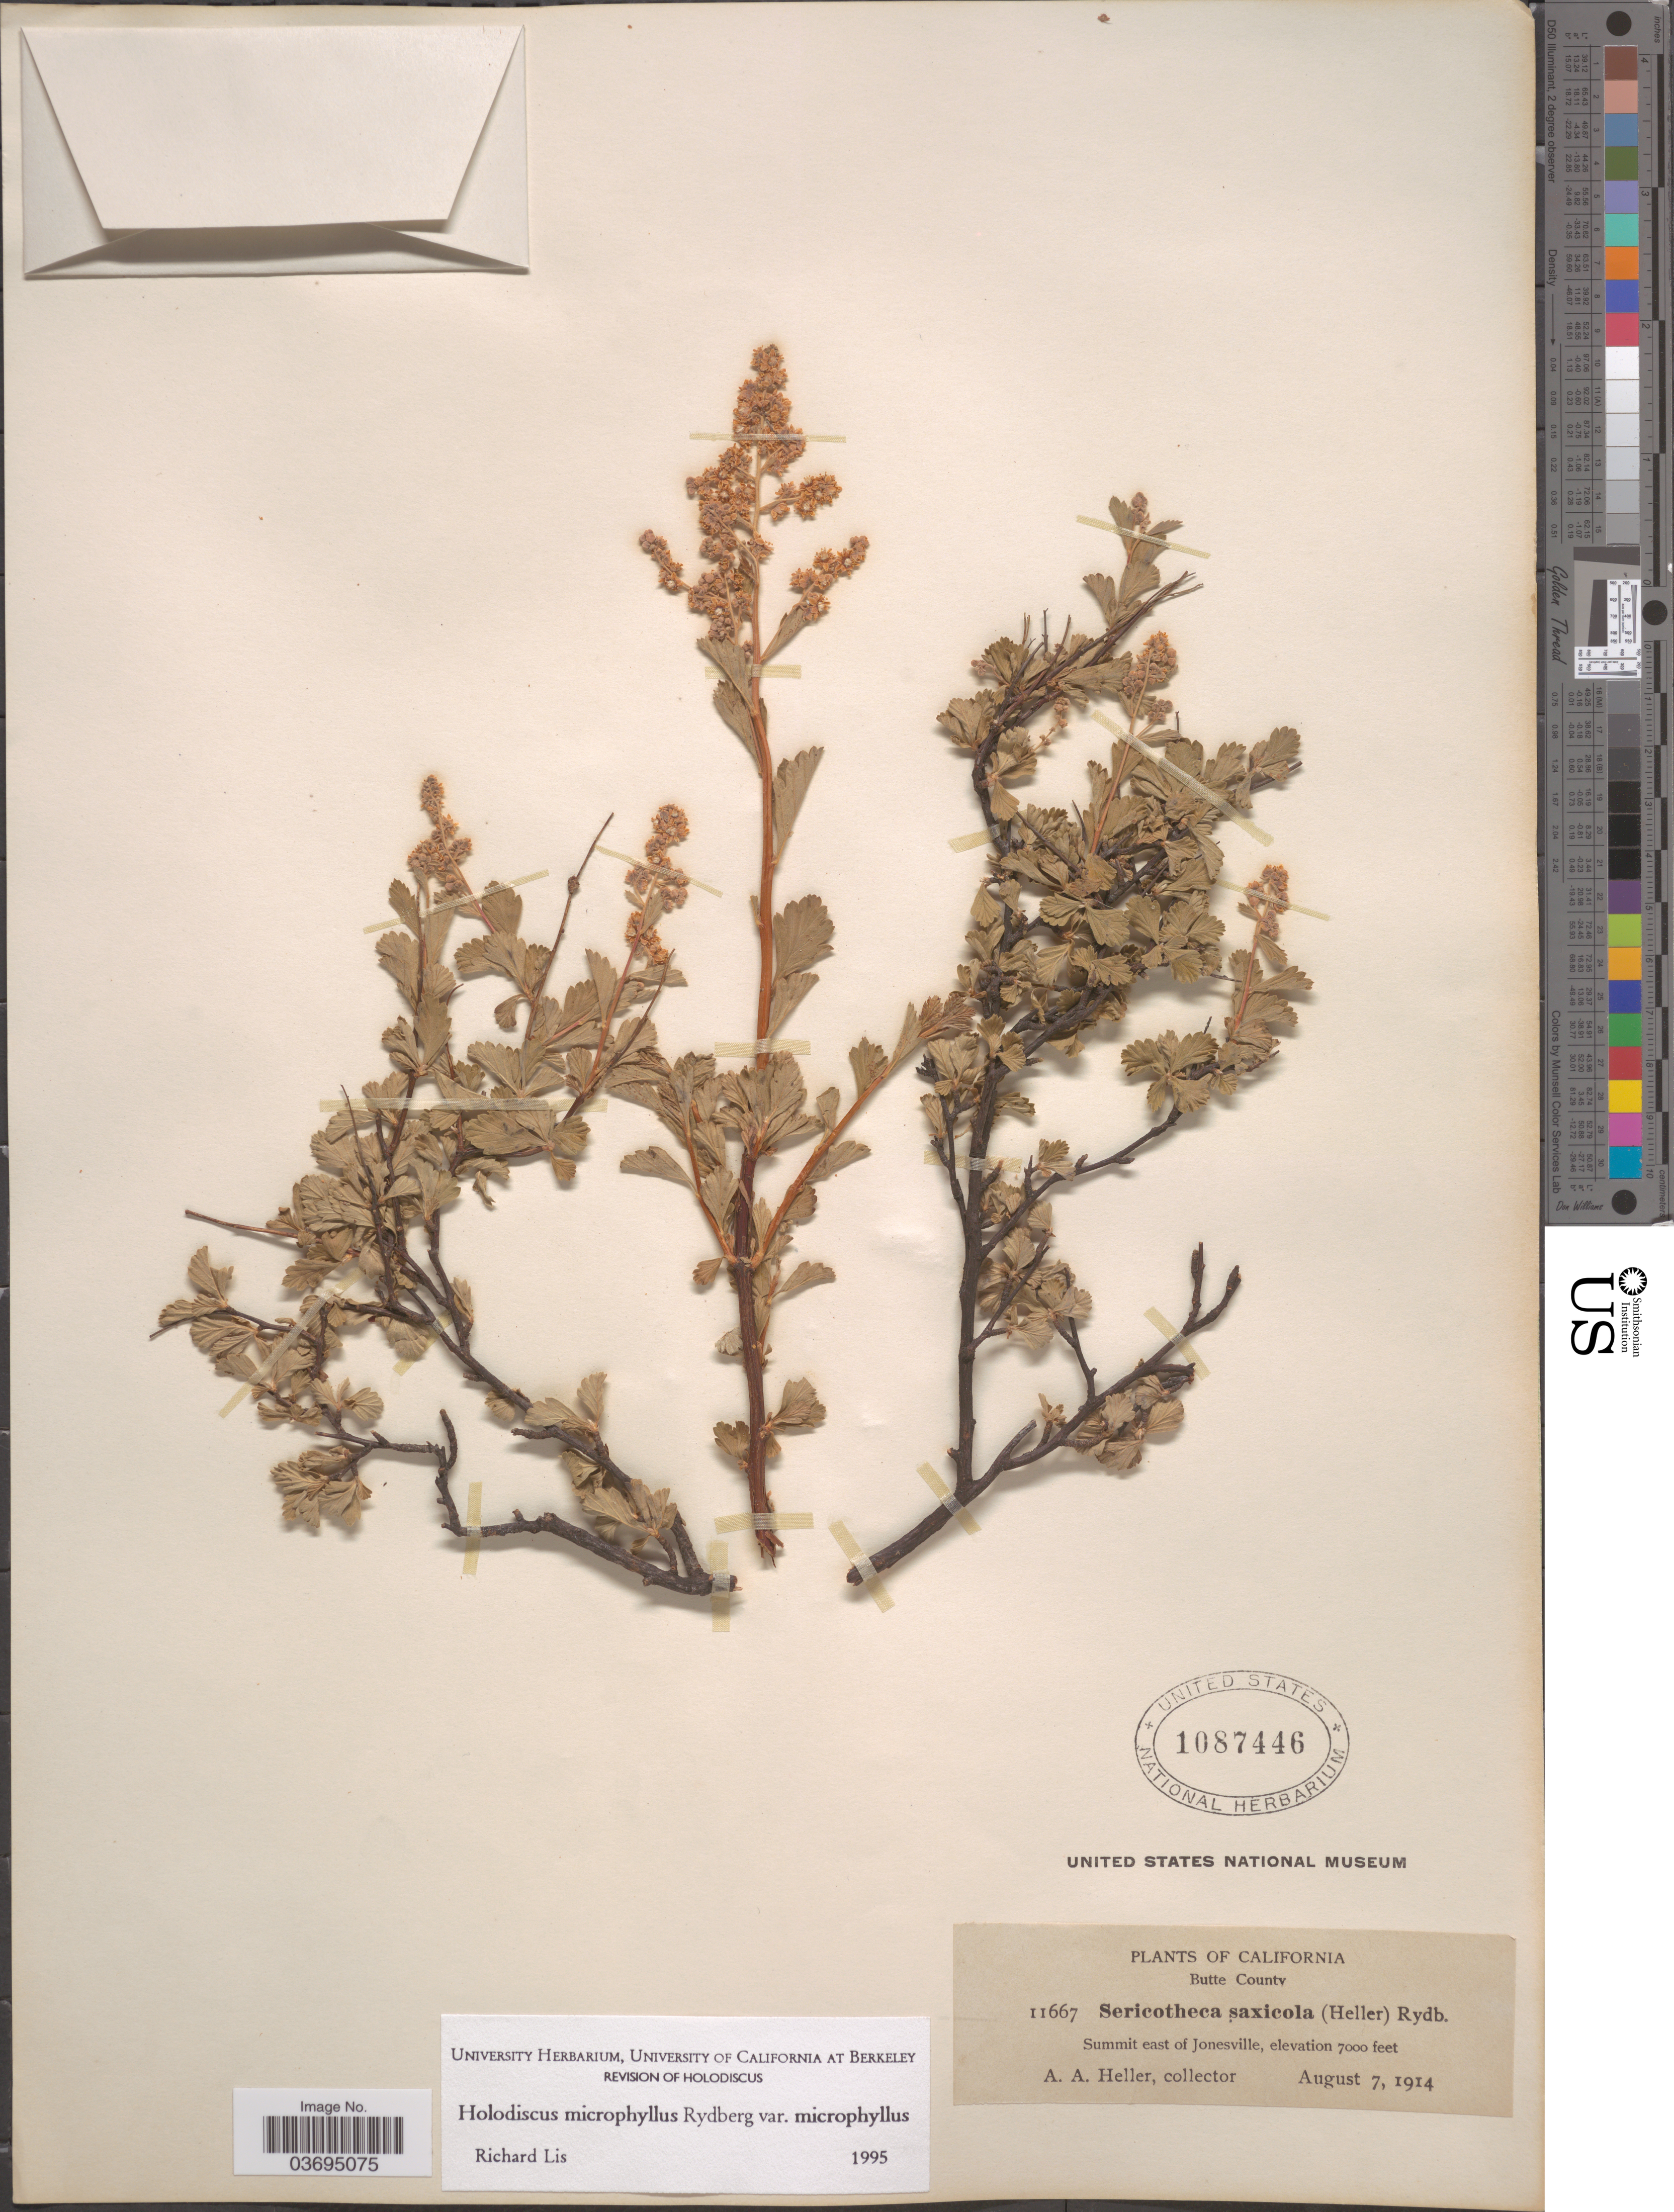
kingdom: Plantae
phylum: Tracheophyta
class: Magnoliopsida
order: Rosales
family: Rosaceae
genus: Holodiscus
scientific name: Holodiscus discolor var. microphyllus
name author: (Rydb.) Jeps.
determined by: Strong, Mark T., (BOT), Smithsonian Institution - National Museum of Natural History (UNITED STATES)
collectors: A. A. Heller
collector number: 11667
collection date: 1914-08-07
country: United States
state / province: California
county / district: Butte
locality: Butte County. Summit east of Jonesville.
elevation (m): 2134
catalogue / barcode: US 1087446